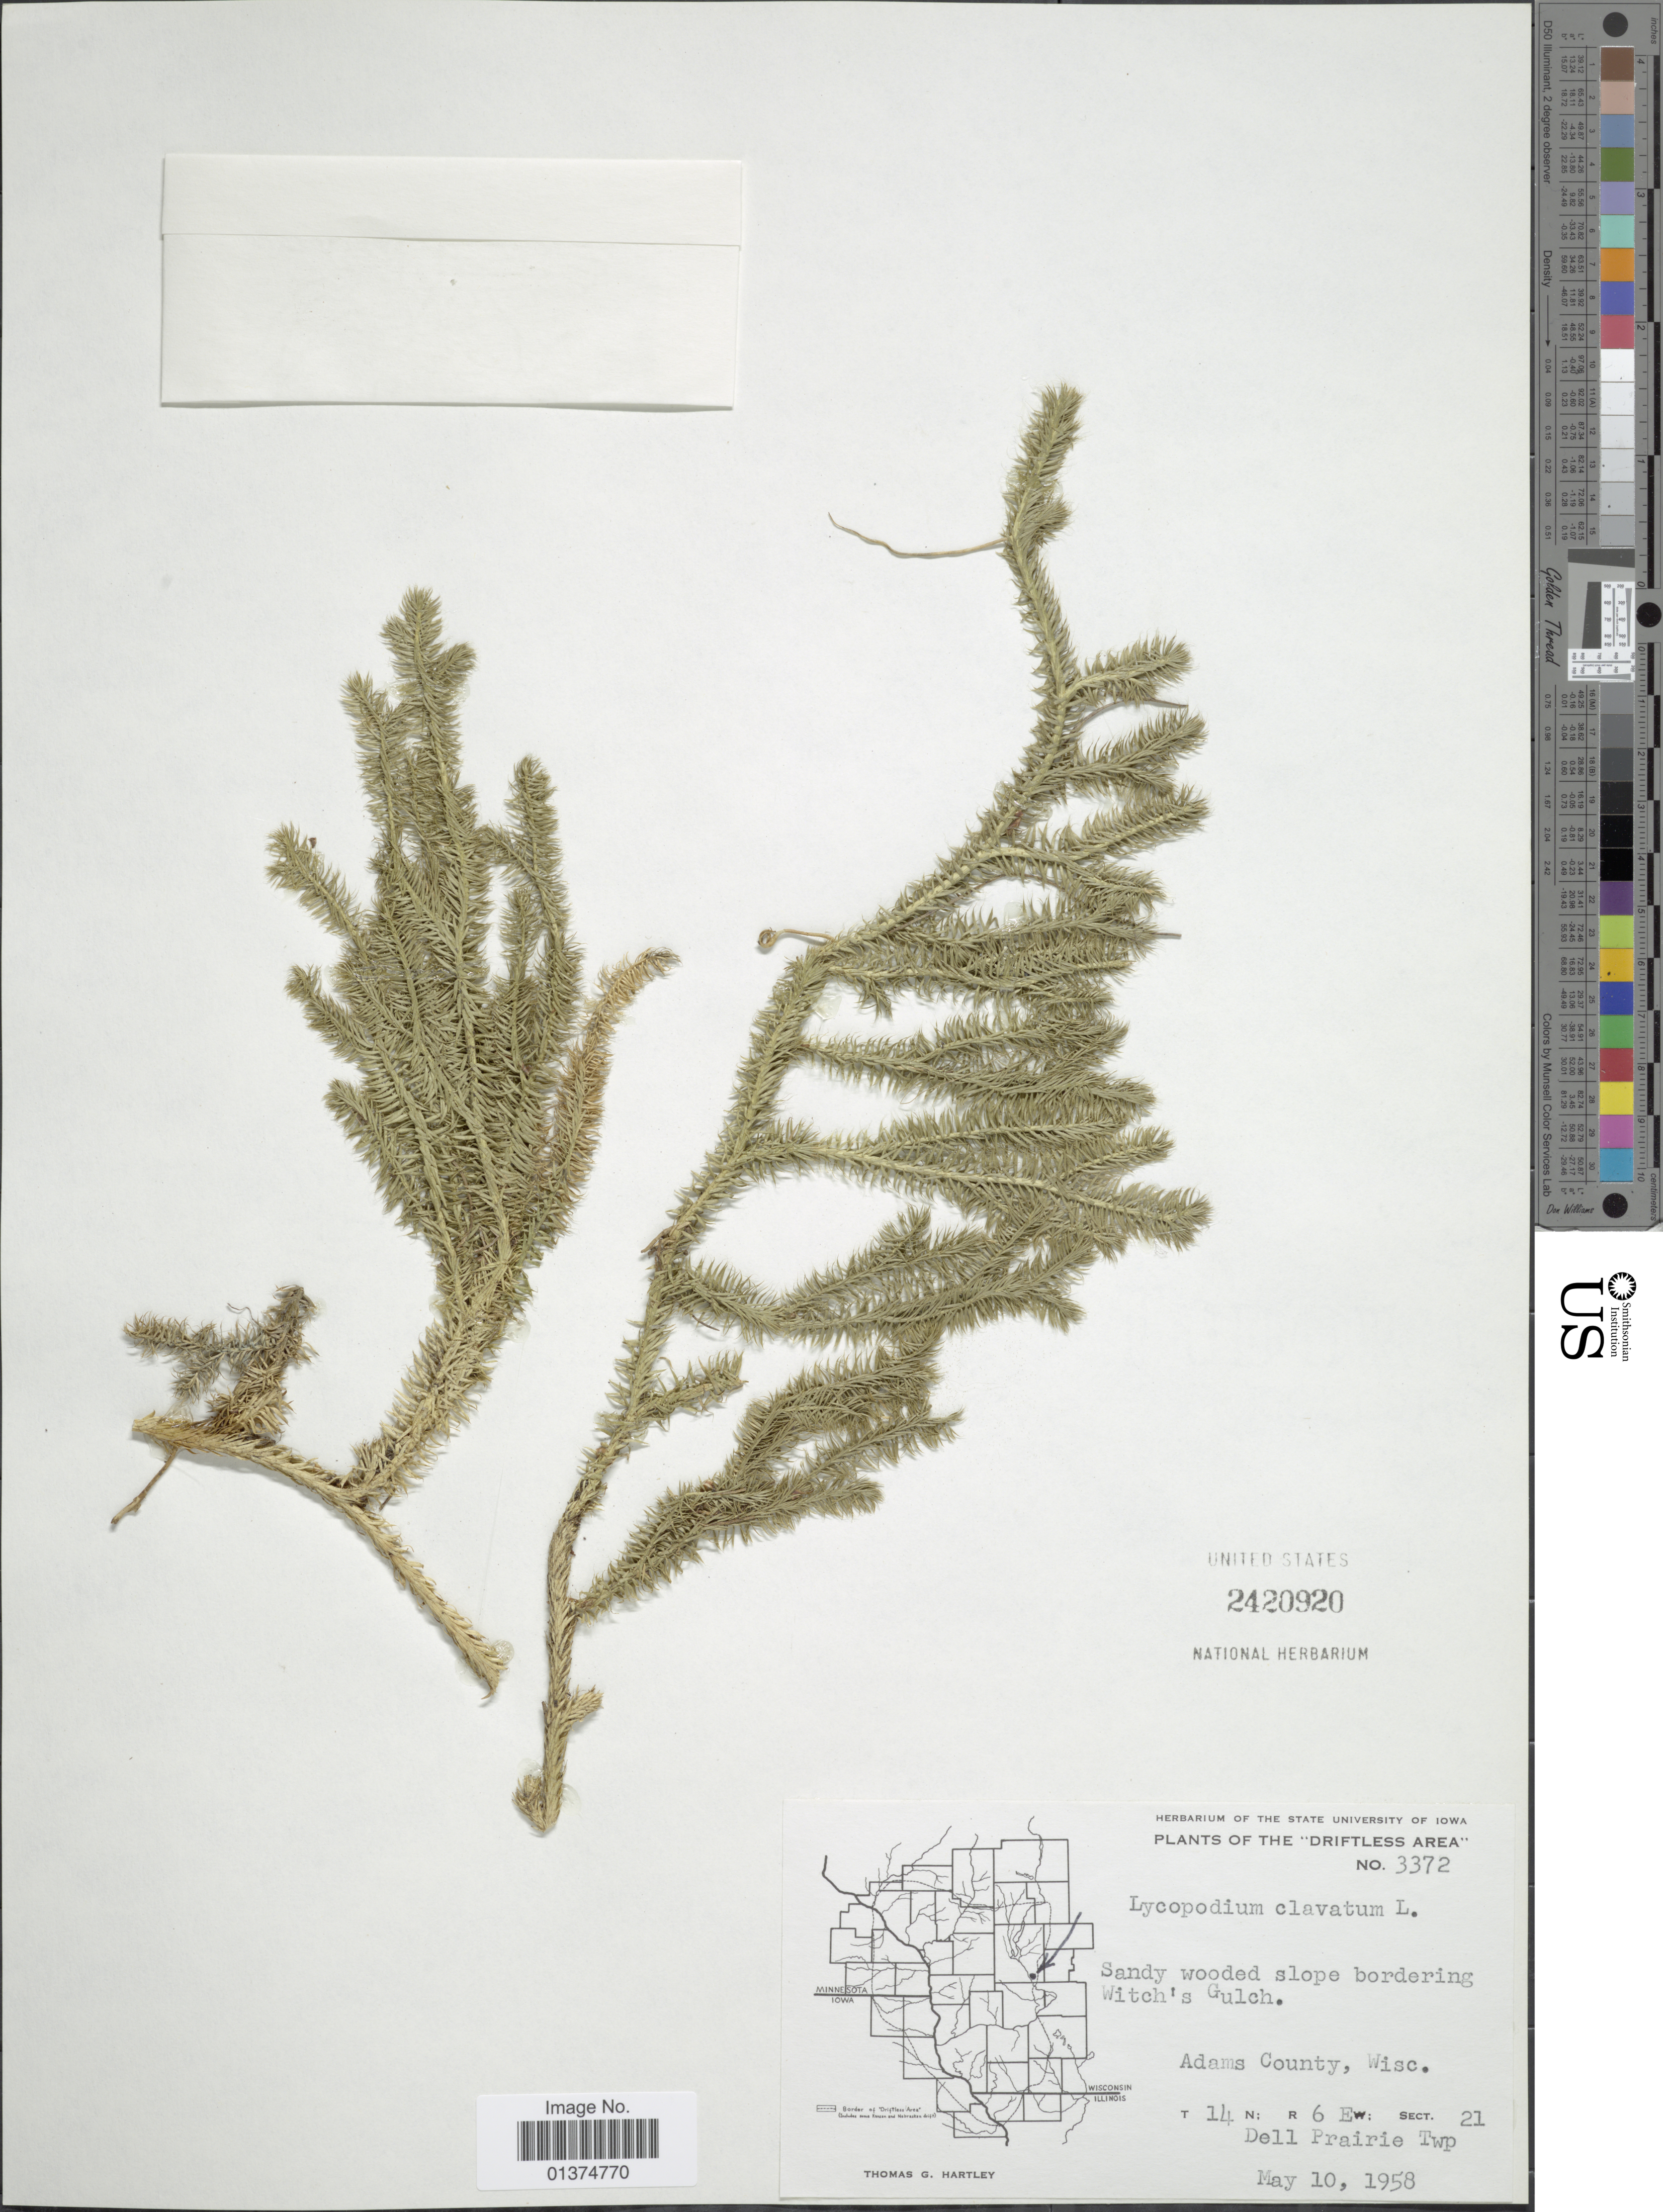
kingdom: Plantae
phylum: Tracheophyta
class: Lycopodiopsida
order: Lycopodiales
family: Lycopodiaceae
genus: Lycopodium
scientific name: Lycopodium clavatum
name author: L.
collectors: T. G. Hartley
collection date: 1958-05-10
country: United States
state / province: Wisconsin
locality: The 'Driftless Area', Adams County, T14N;R6E; Sect 21, Dell Prairie Twp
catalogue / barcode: US 2420920